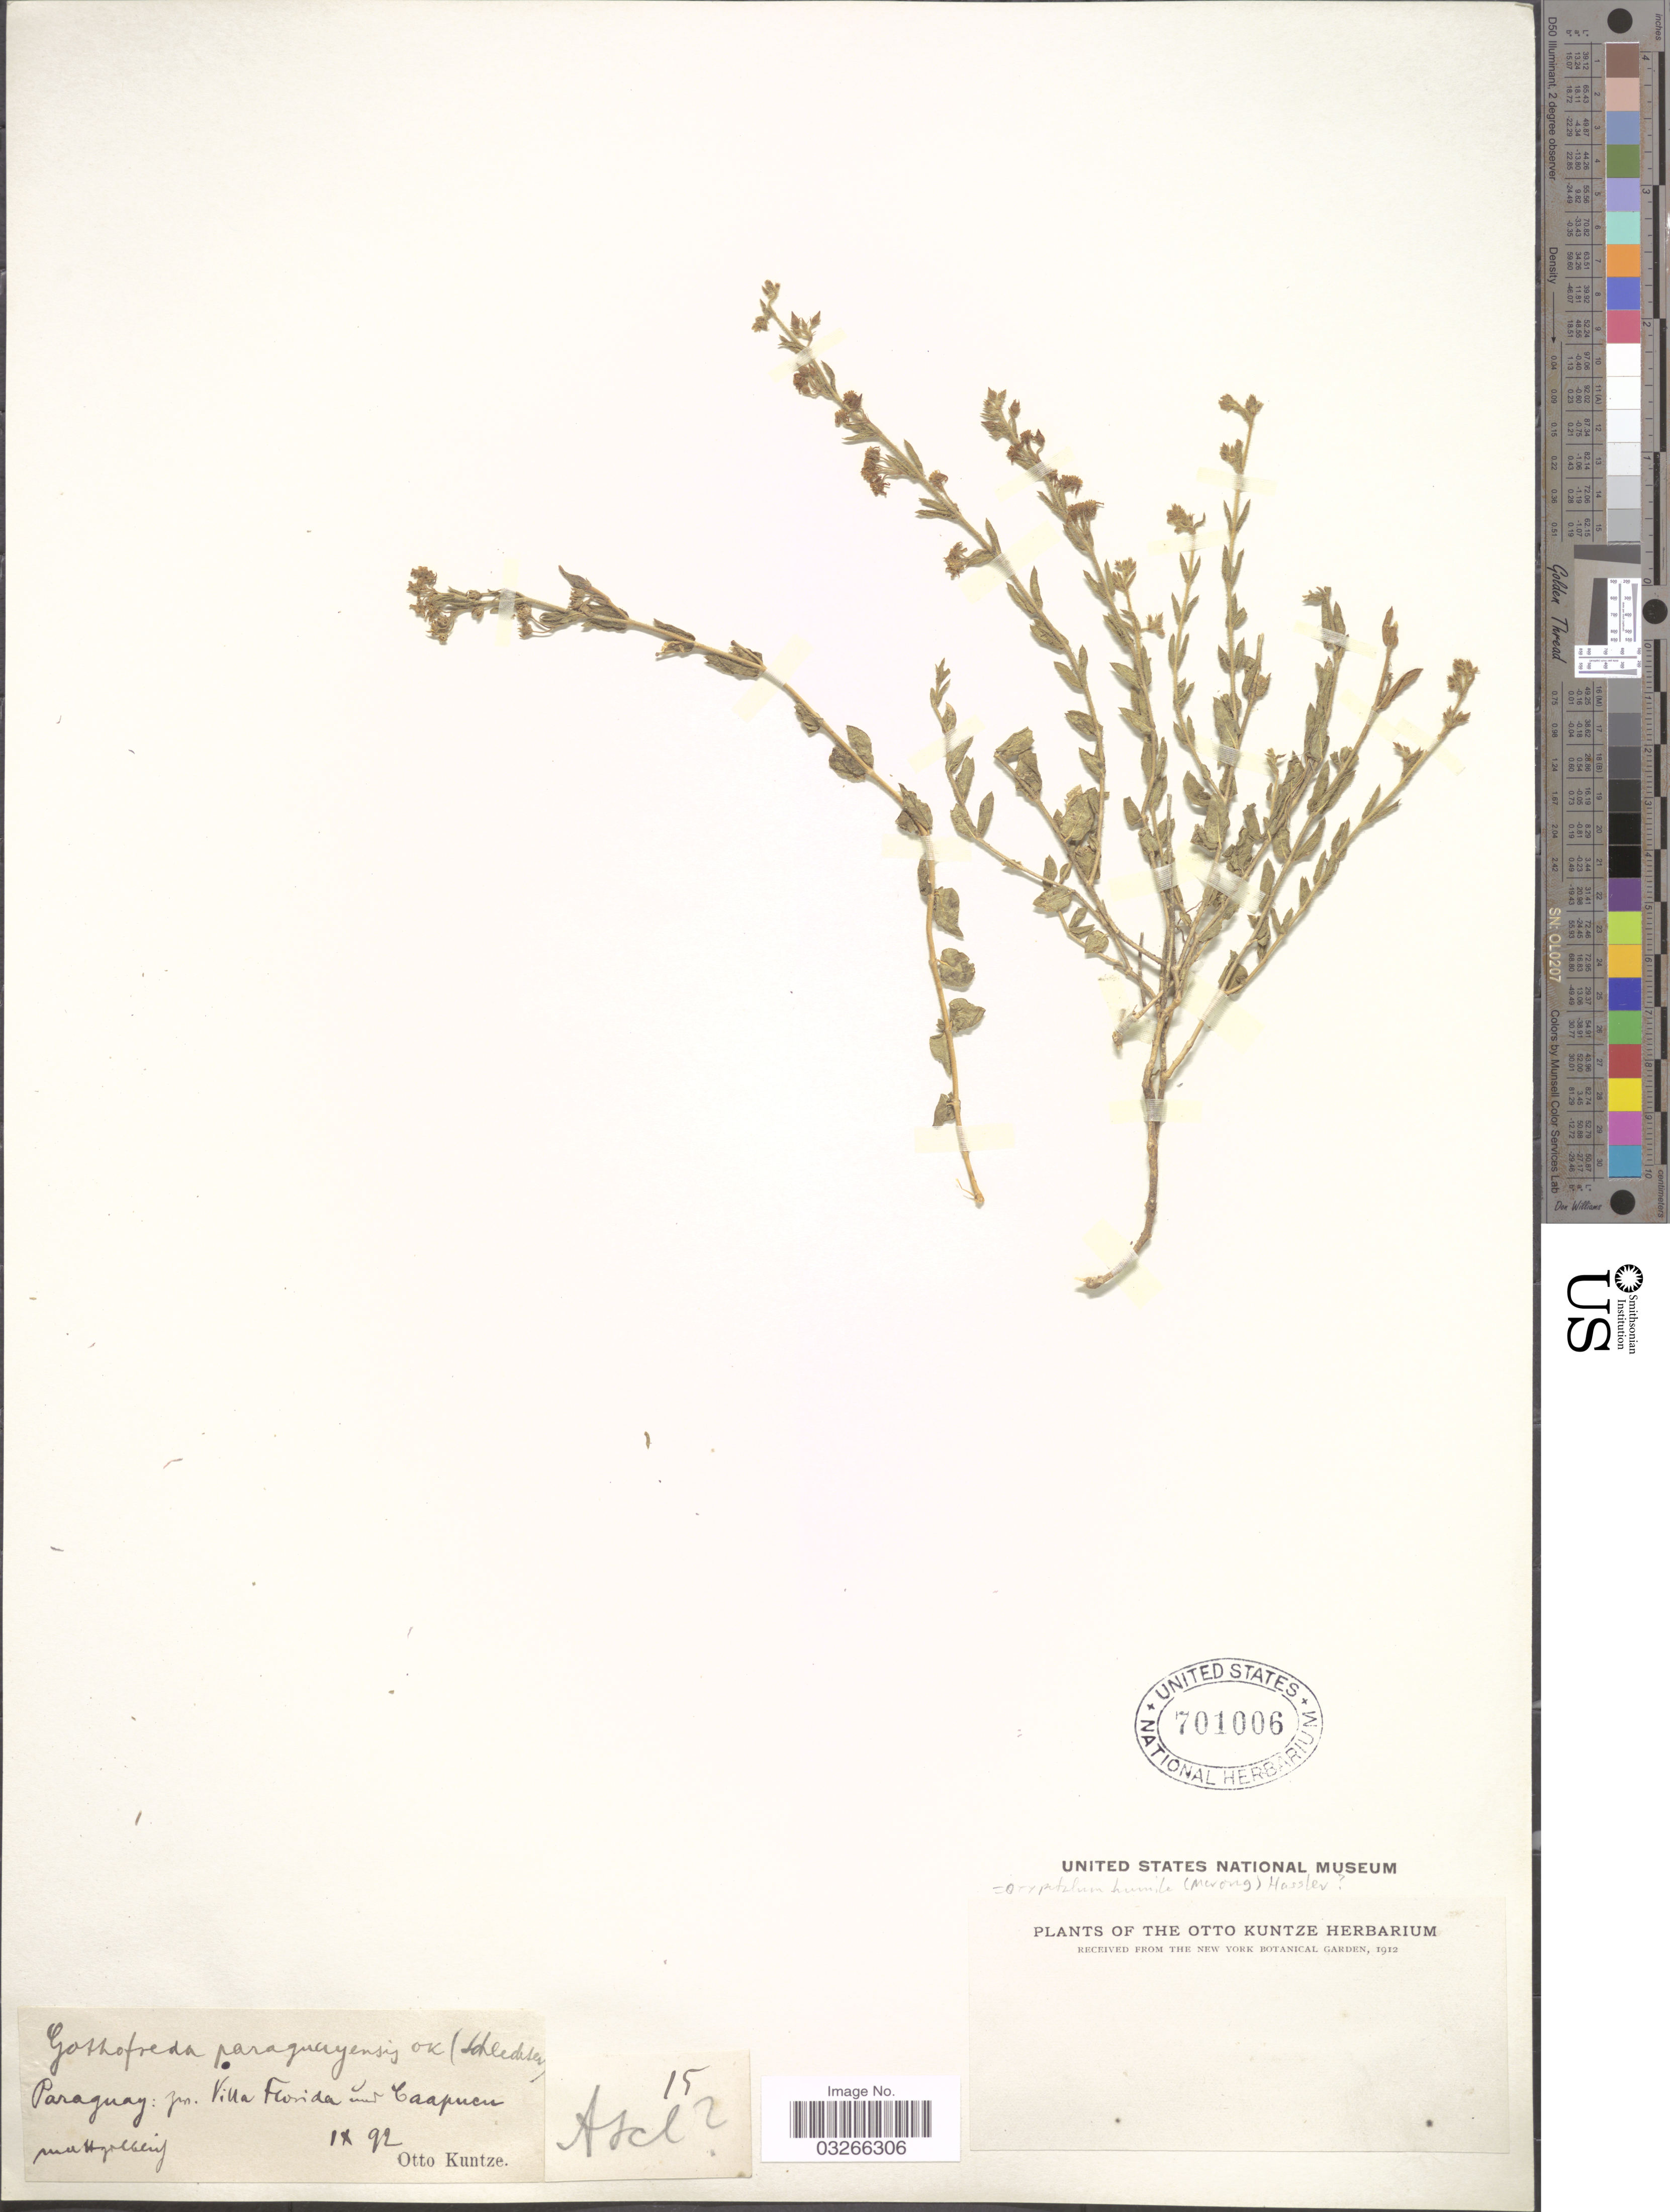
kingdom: Plantae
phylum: Tracheophyta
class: Magnoliopsida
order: Gentianales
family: Apocynaceae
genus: Oxypetalum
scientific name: Oxypetalum humile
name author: (Morong) Hassl.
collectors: C.E.O. Kuntze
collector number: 15?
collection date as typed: Transcribed d/m/y: /9/92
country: Paraguay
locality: Zn Villa Florida únd Caapucu.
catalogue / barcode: US 701006